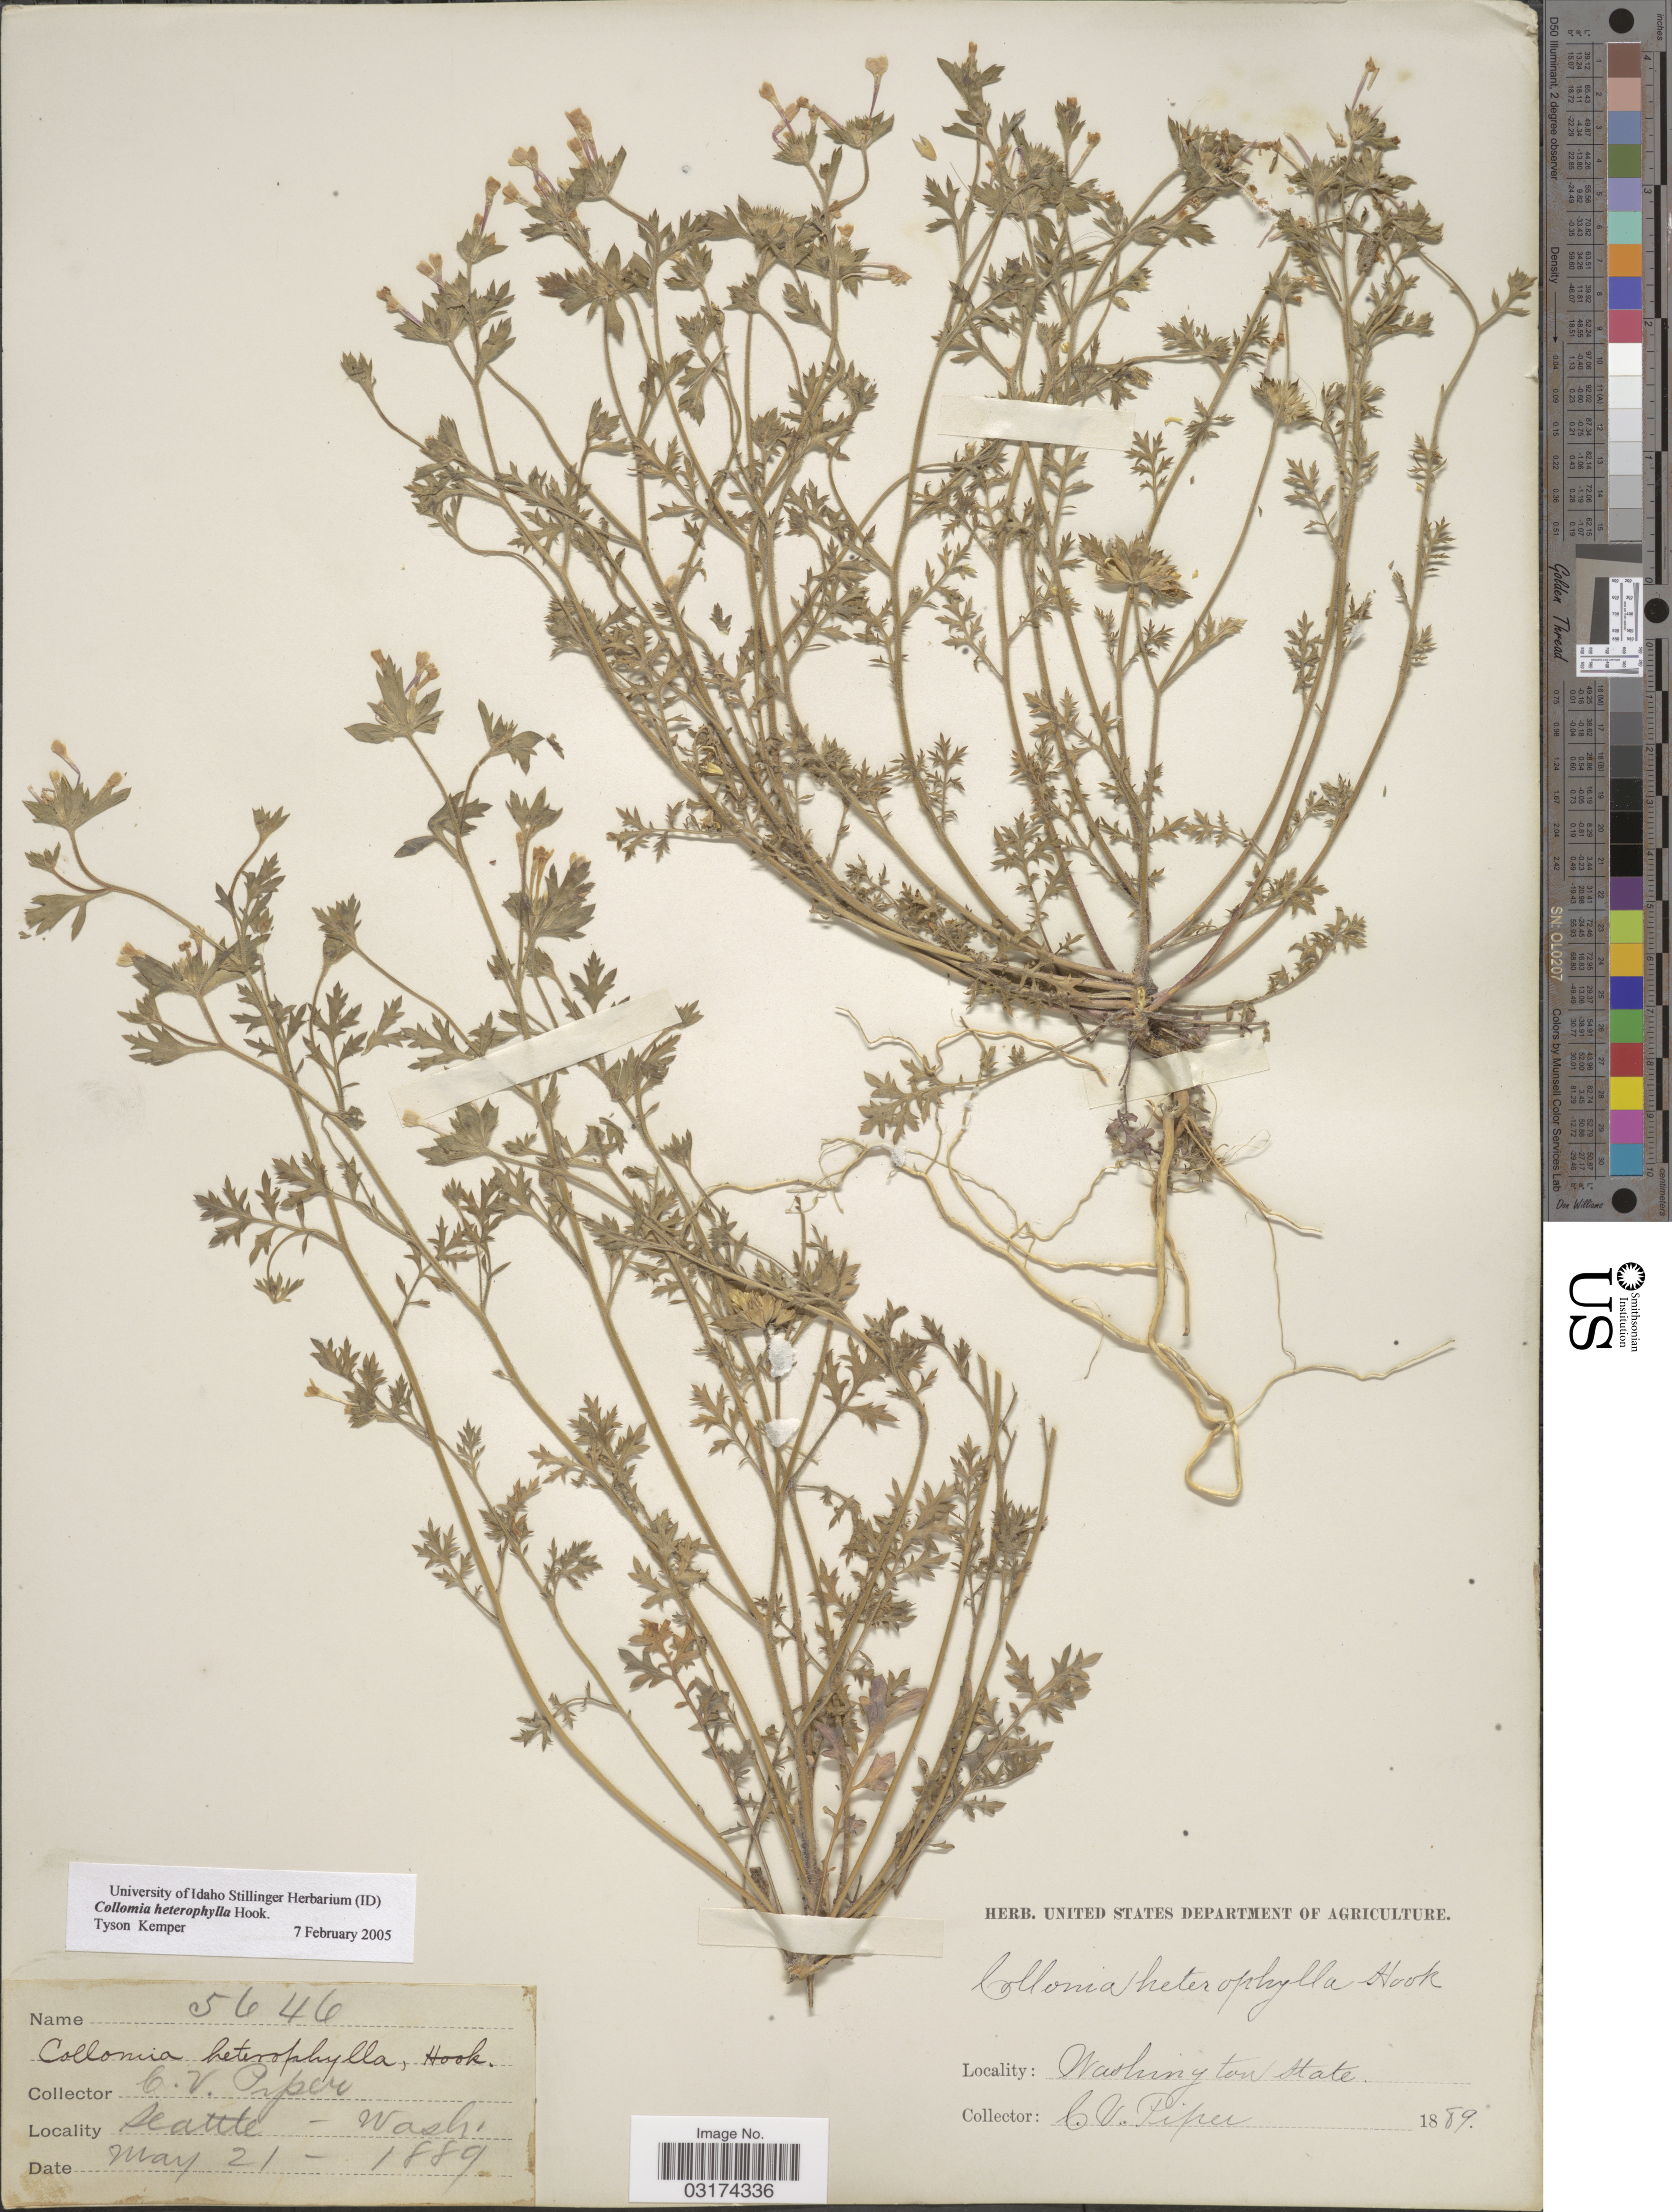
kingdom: Plantae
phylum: Tracheophyta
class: Magnoliopsida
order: Ericales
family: Polemoniaceae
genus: Collomia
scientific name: Collomia heterophylla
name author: Hook.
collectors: C. V. Piper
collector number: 5646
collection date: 1889-05-21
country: United States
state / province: Washington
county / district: King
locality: Seattle.